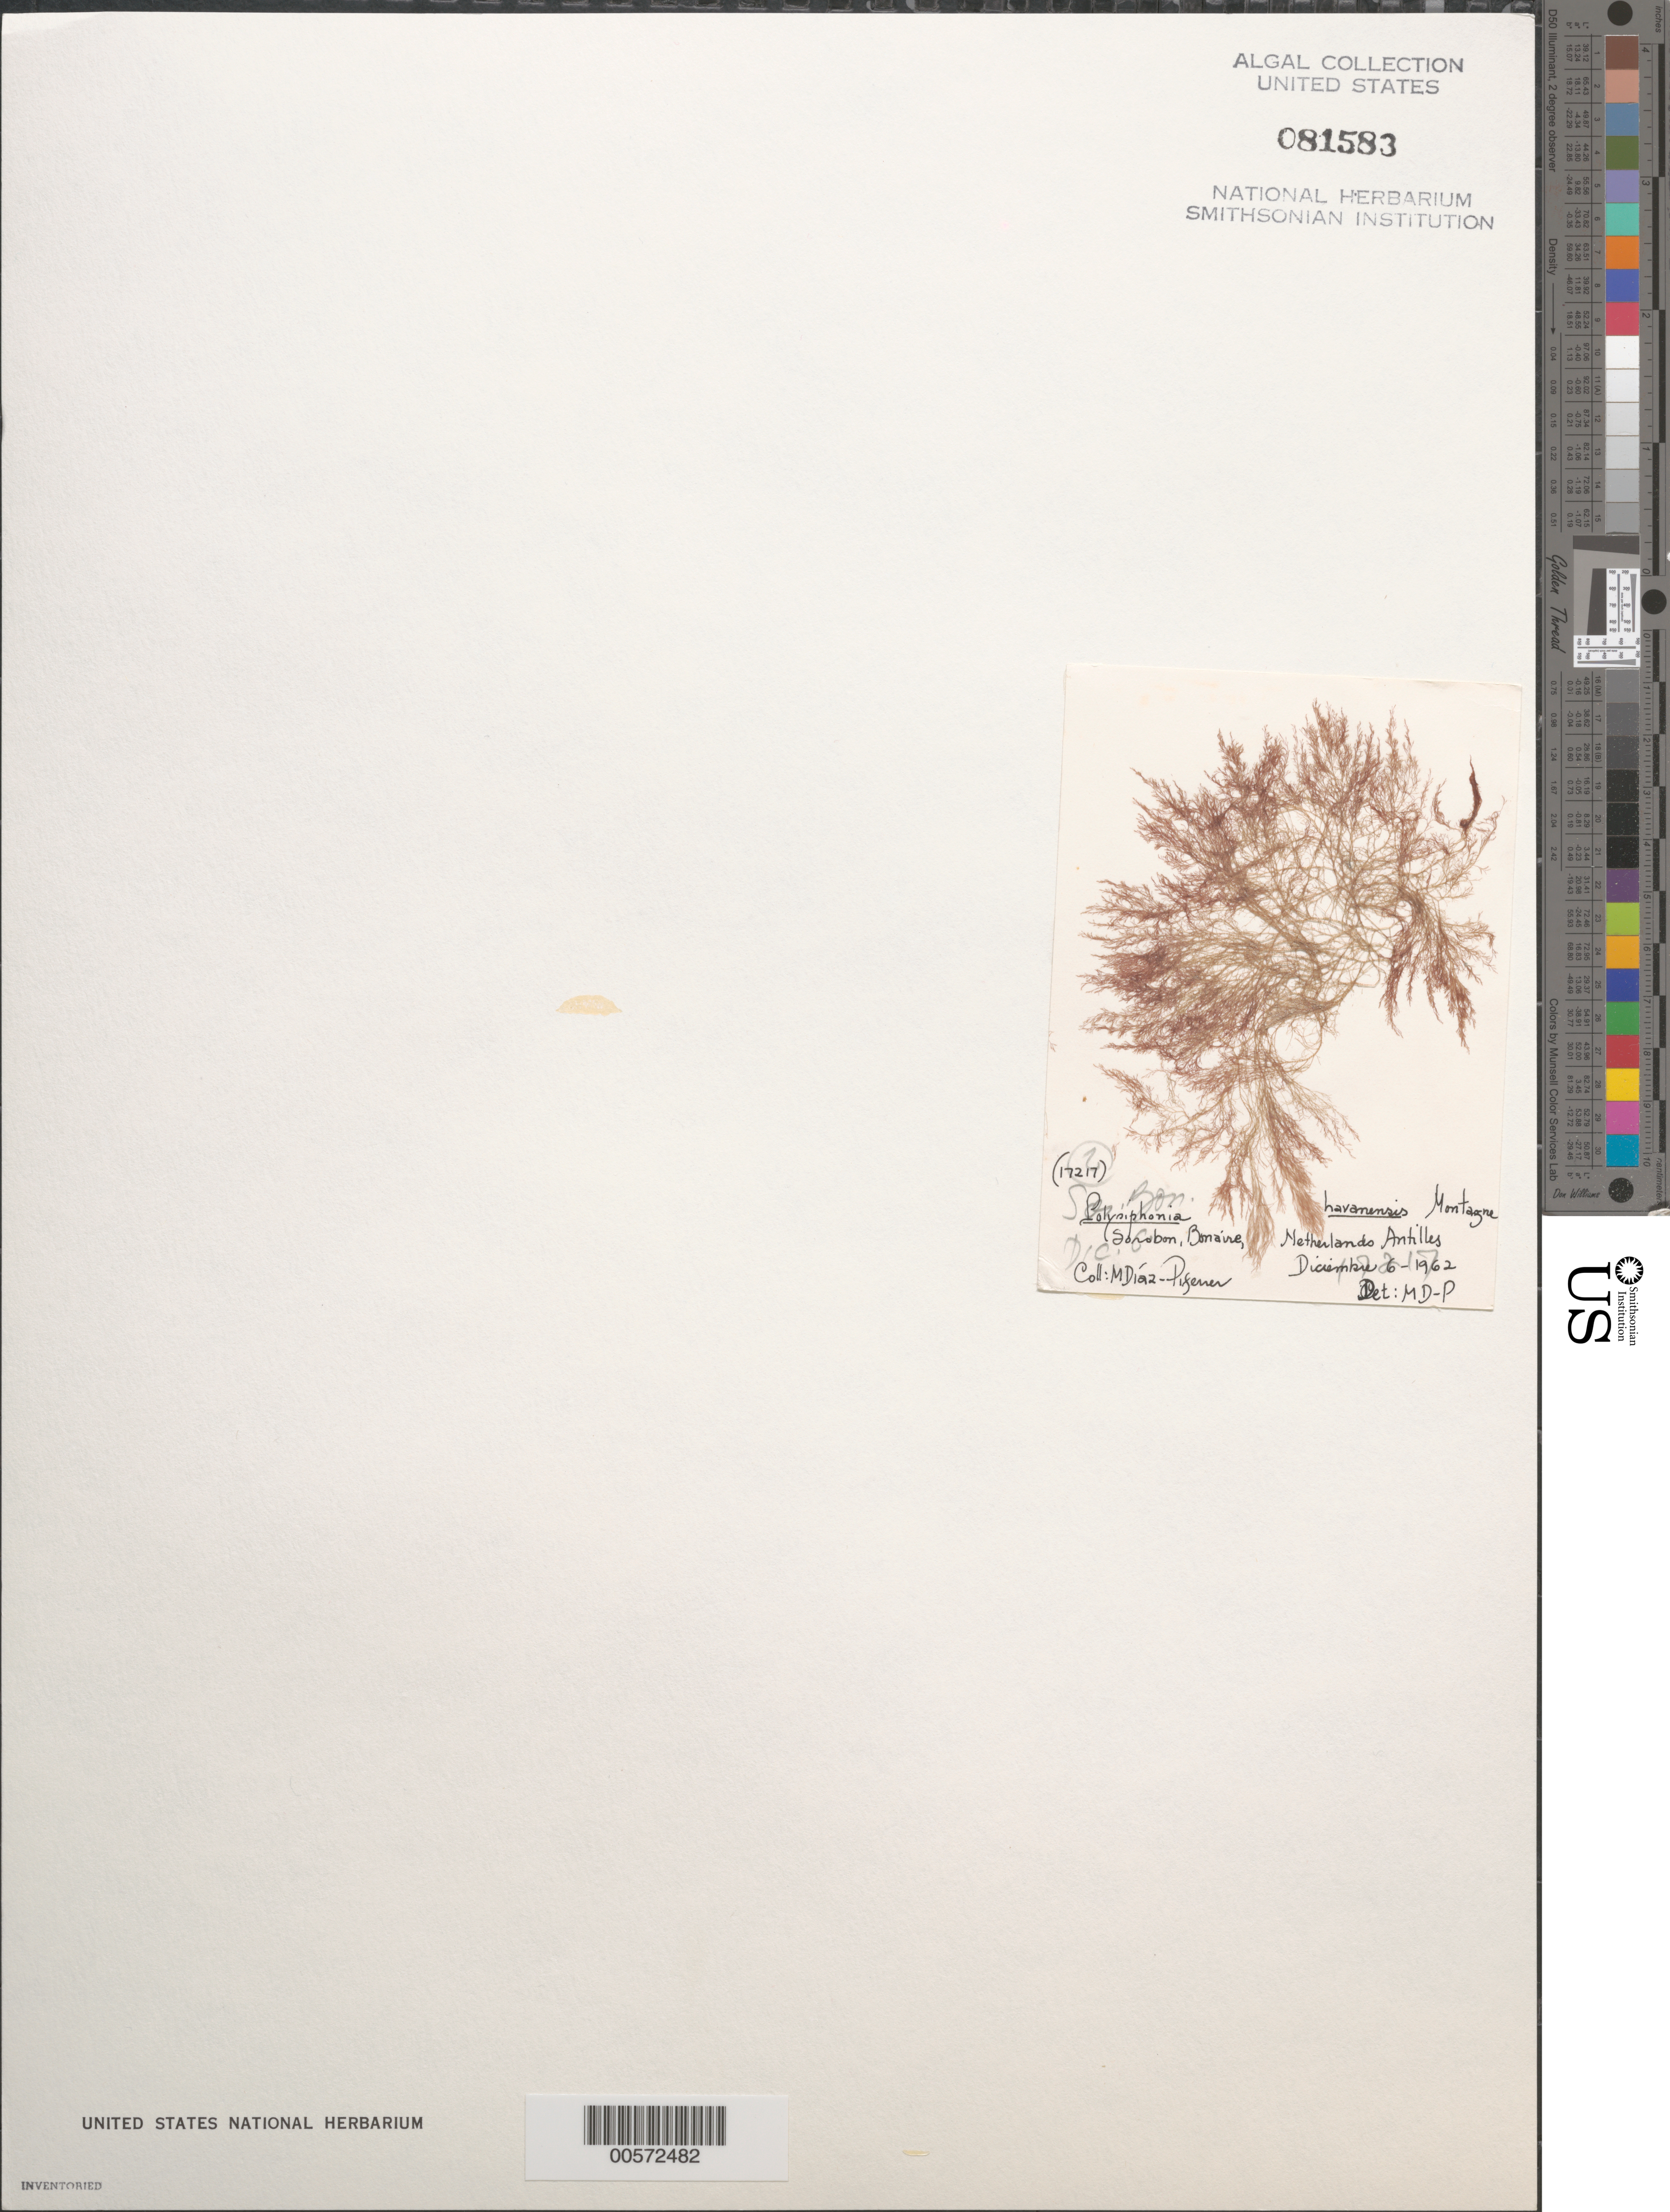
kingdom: Plantae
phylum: Rhodophyta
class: Florideophyceae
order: Ceramiales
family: Rhodomelaceae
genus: Polysiphonia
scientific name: Polysiphonia havanensis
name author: Mont.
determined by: Diaz-Piferrer, M.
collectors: M. Diaz-Piferrer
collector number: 17217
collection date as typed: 06 Dec 1962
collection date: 1962-12-06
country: Netherlands Antilles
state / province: ABC Islands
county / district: Bonaire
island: Bonaire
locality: Sorobon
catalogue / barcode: US 81583